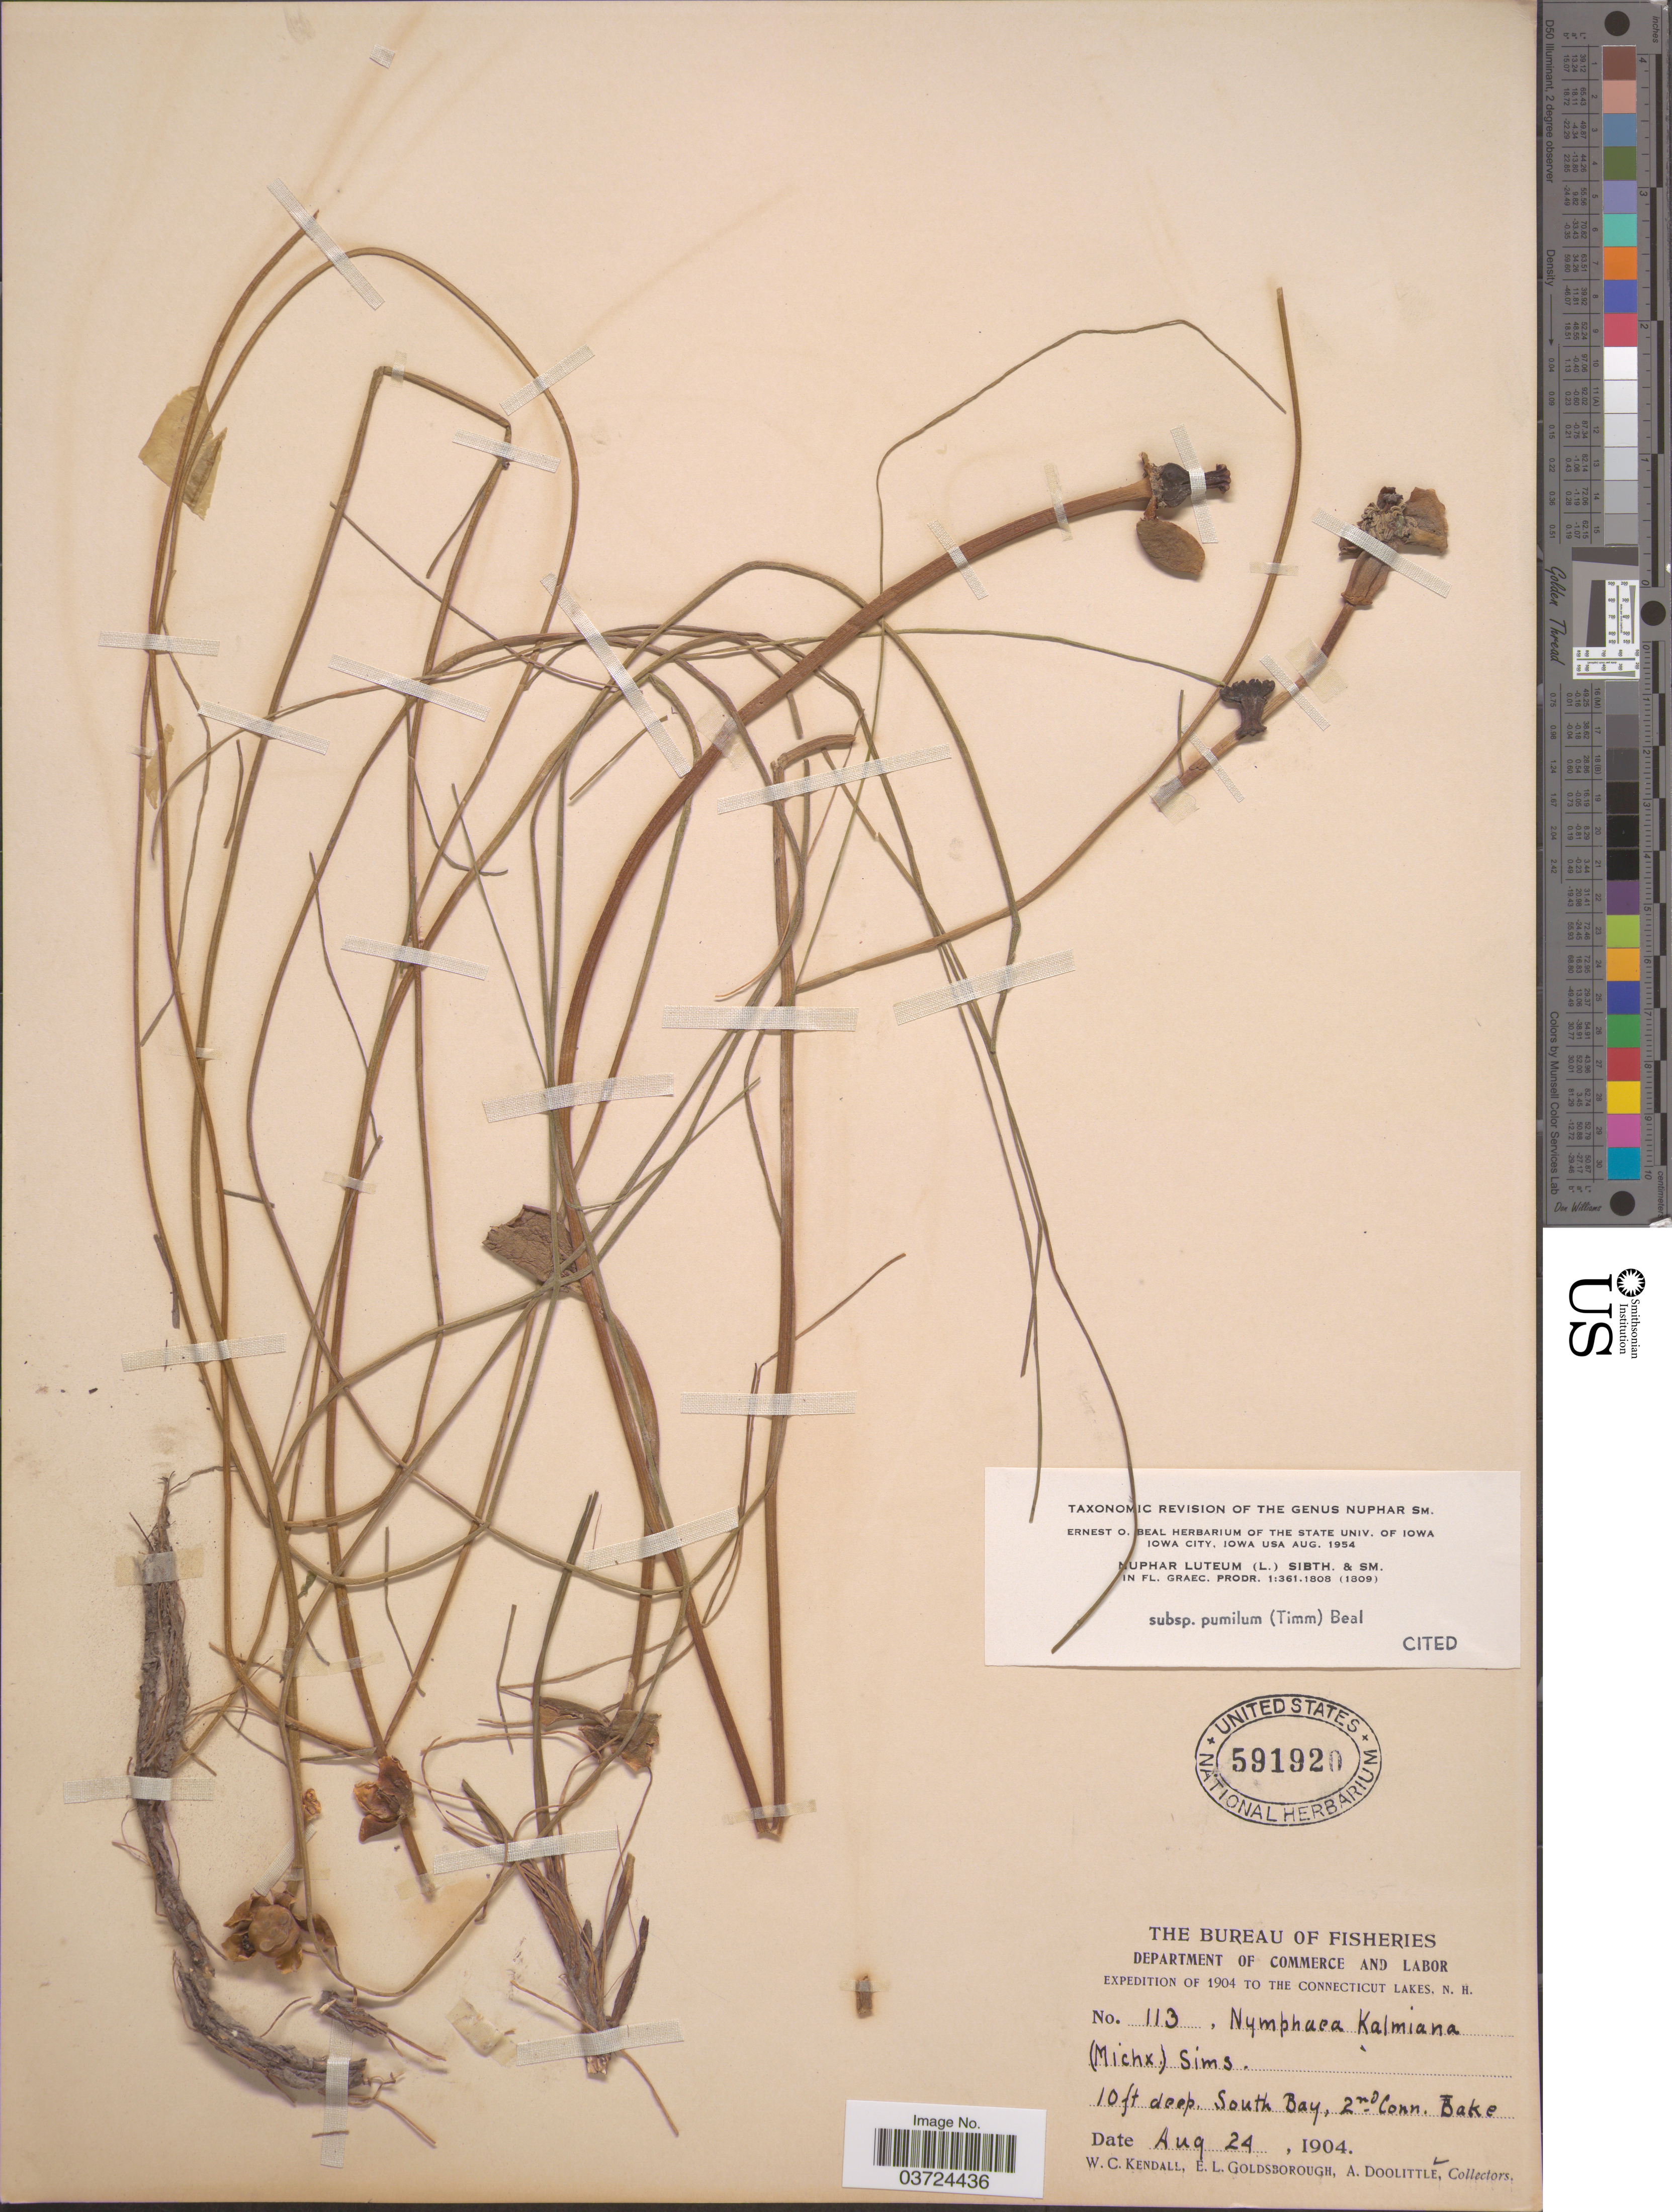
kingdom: Plantae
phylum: Tracheophyta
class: Magnoliopsida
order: Nymphaeales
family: Nymphaeaceae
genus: Nuphar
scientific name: Nuphar lutea subsp. pumila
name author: (Timm) DC.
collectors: W. Kendall, E. Goldsborough & A. Doolittle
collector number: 113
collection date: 1904-08-24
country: United States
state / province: New Hampshire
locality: The Connecticut Lakes. South Bay, 2nd Conn. Bake.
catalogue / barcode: US 591920